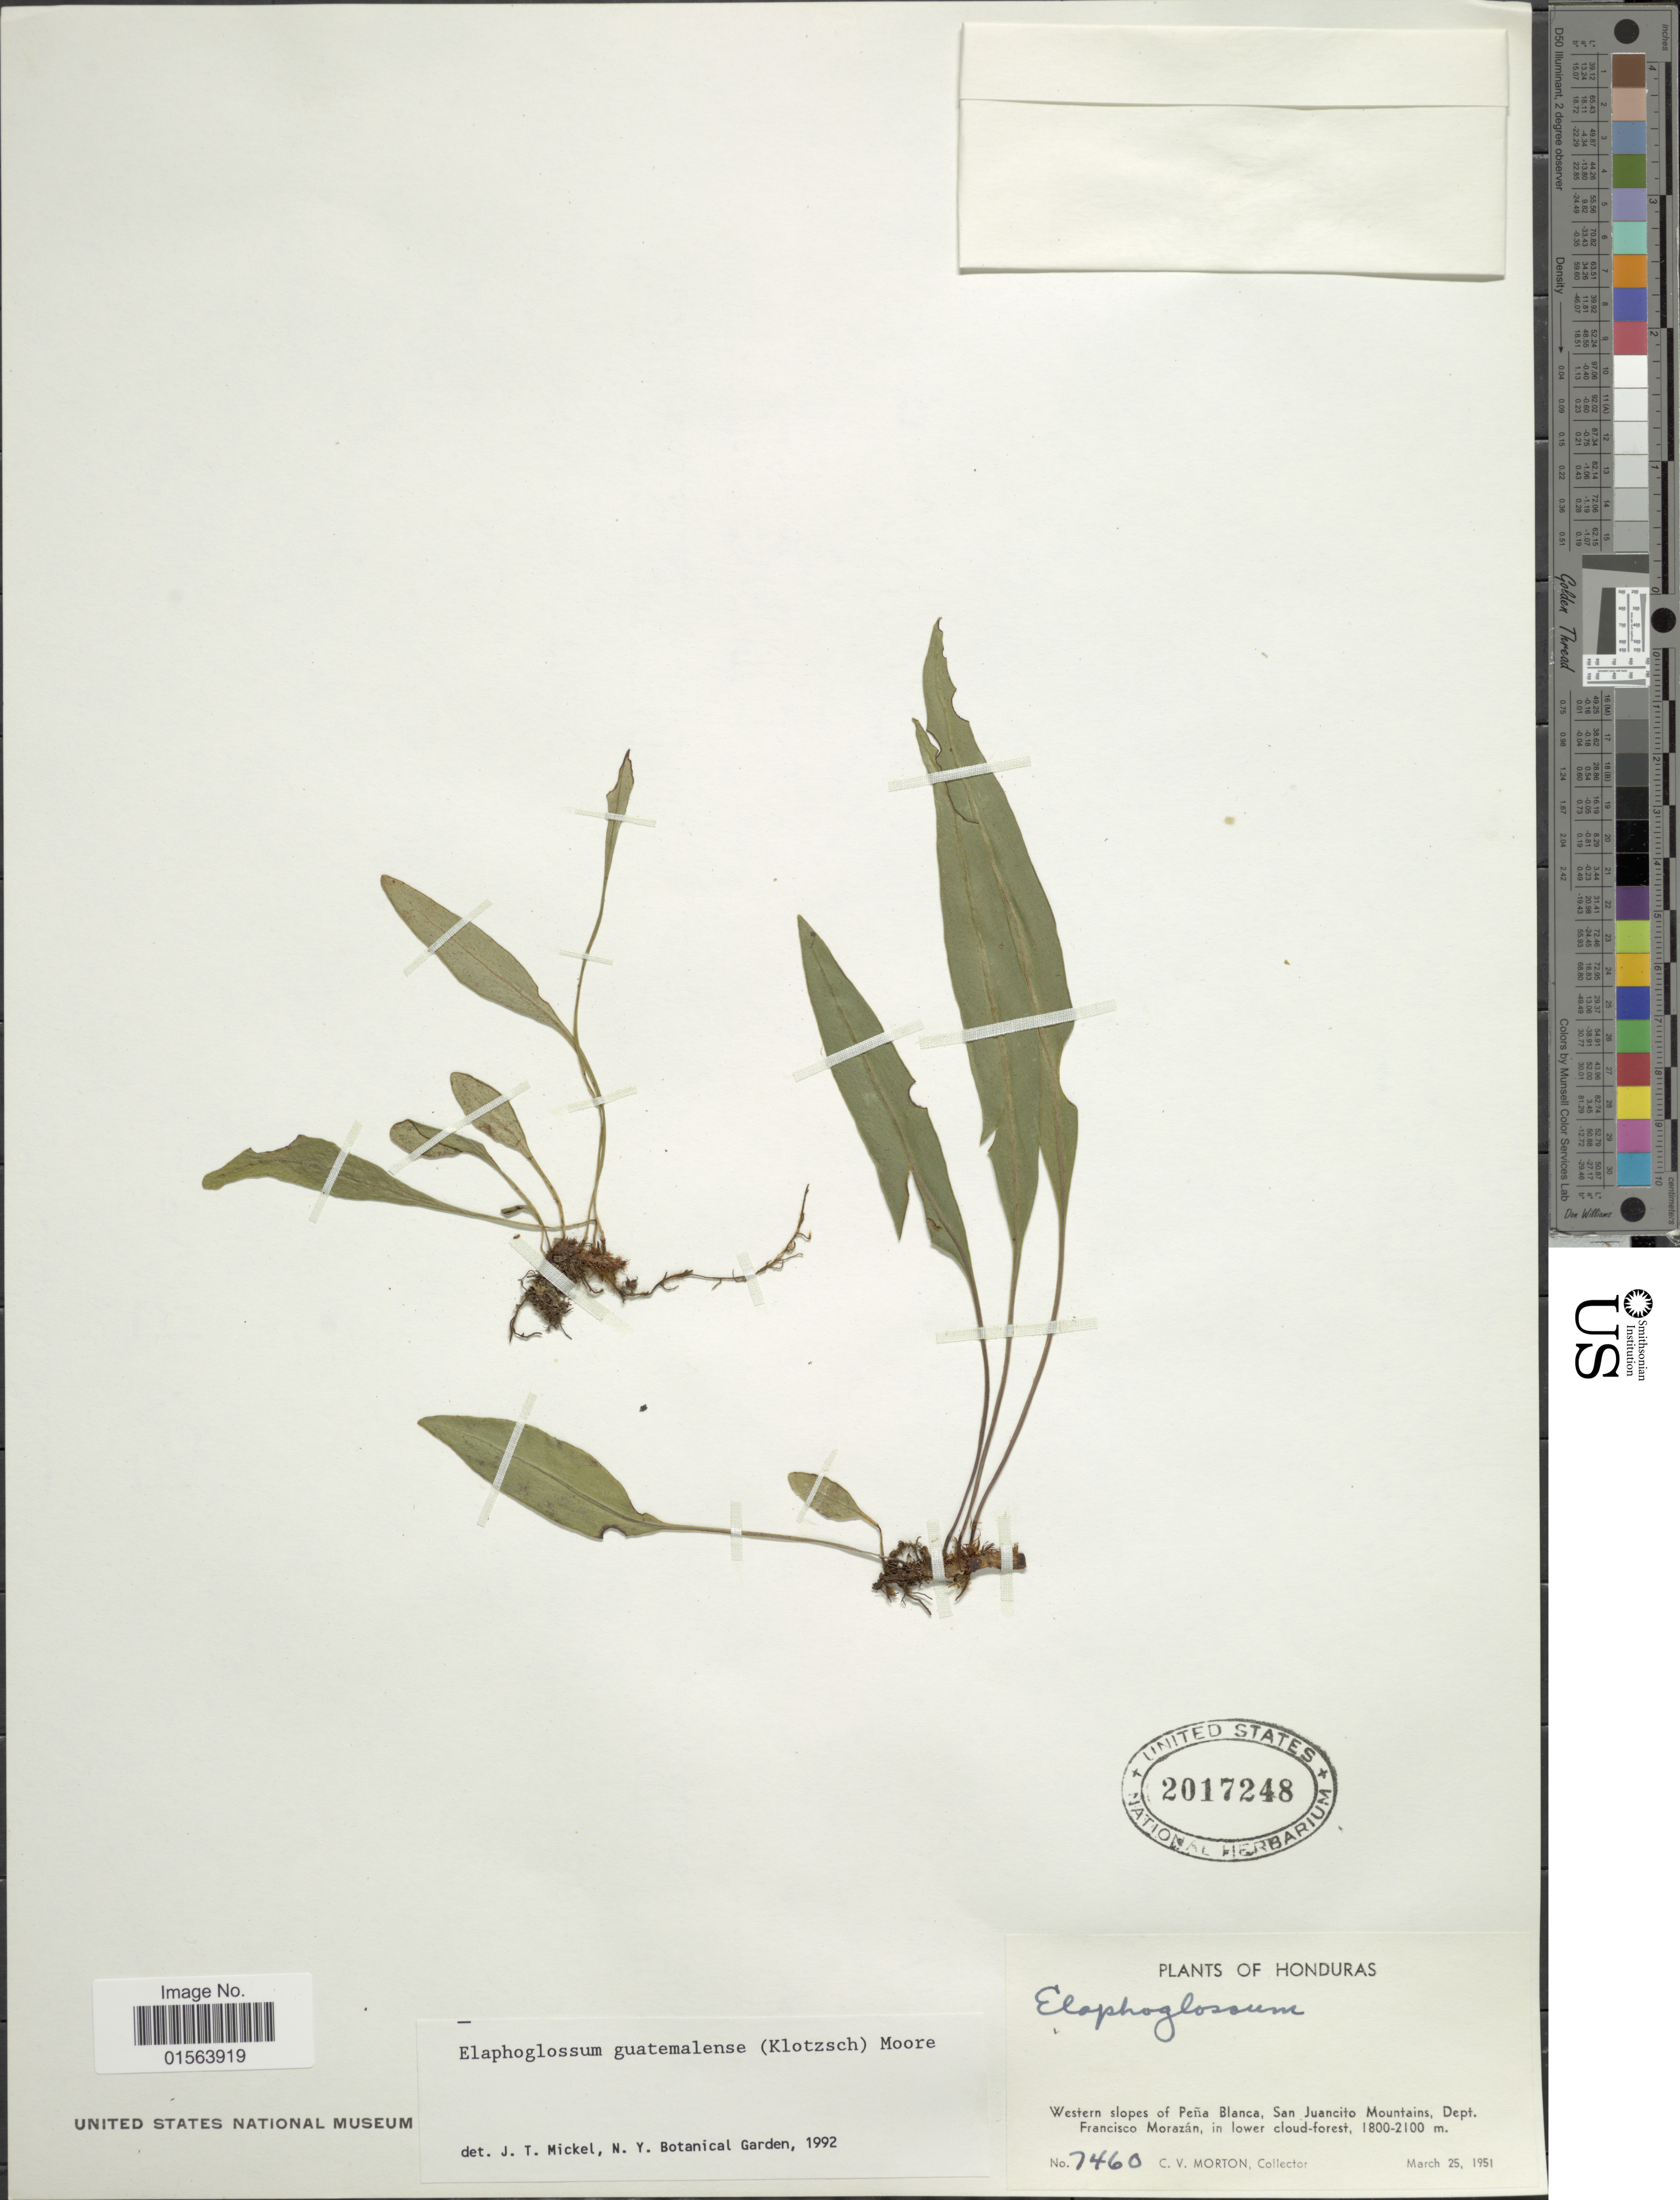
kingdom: Plantae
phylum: Tracheophyta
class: Polypodiopsida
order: Polypodiales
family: Dryopteridaceae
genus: Elaphoglossum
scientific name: Elaphoglossum guatemalense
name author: (Klotzsch) T. Moore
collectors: C. V. Morton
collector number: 7460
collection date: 1951-03-25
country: Honduras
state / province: Fco. Morazán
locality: Western slopes of Pena Blanca, San Juancito Mountains, Dept. Francisco Morazan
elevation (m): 1800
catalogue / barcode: US 2017248